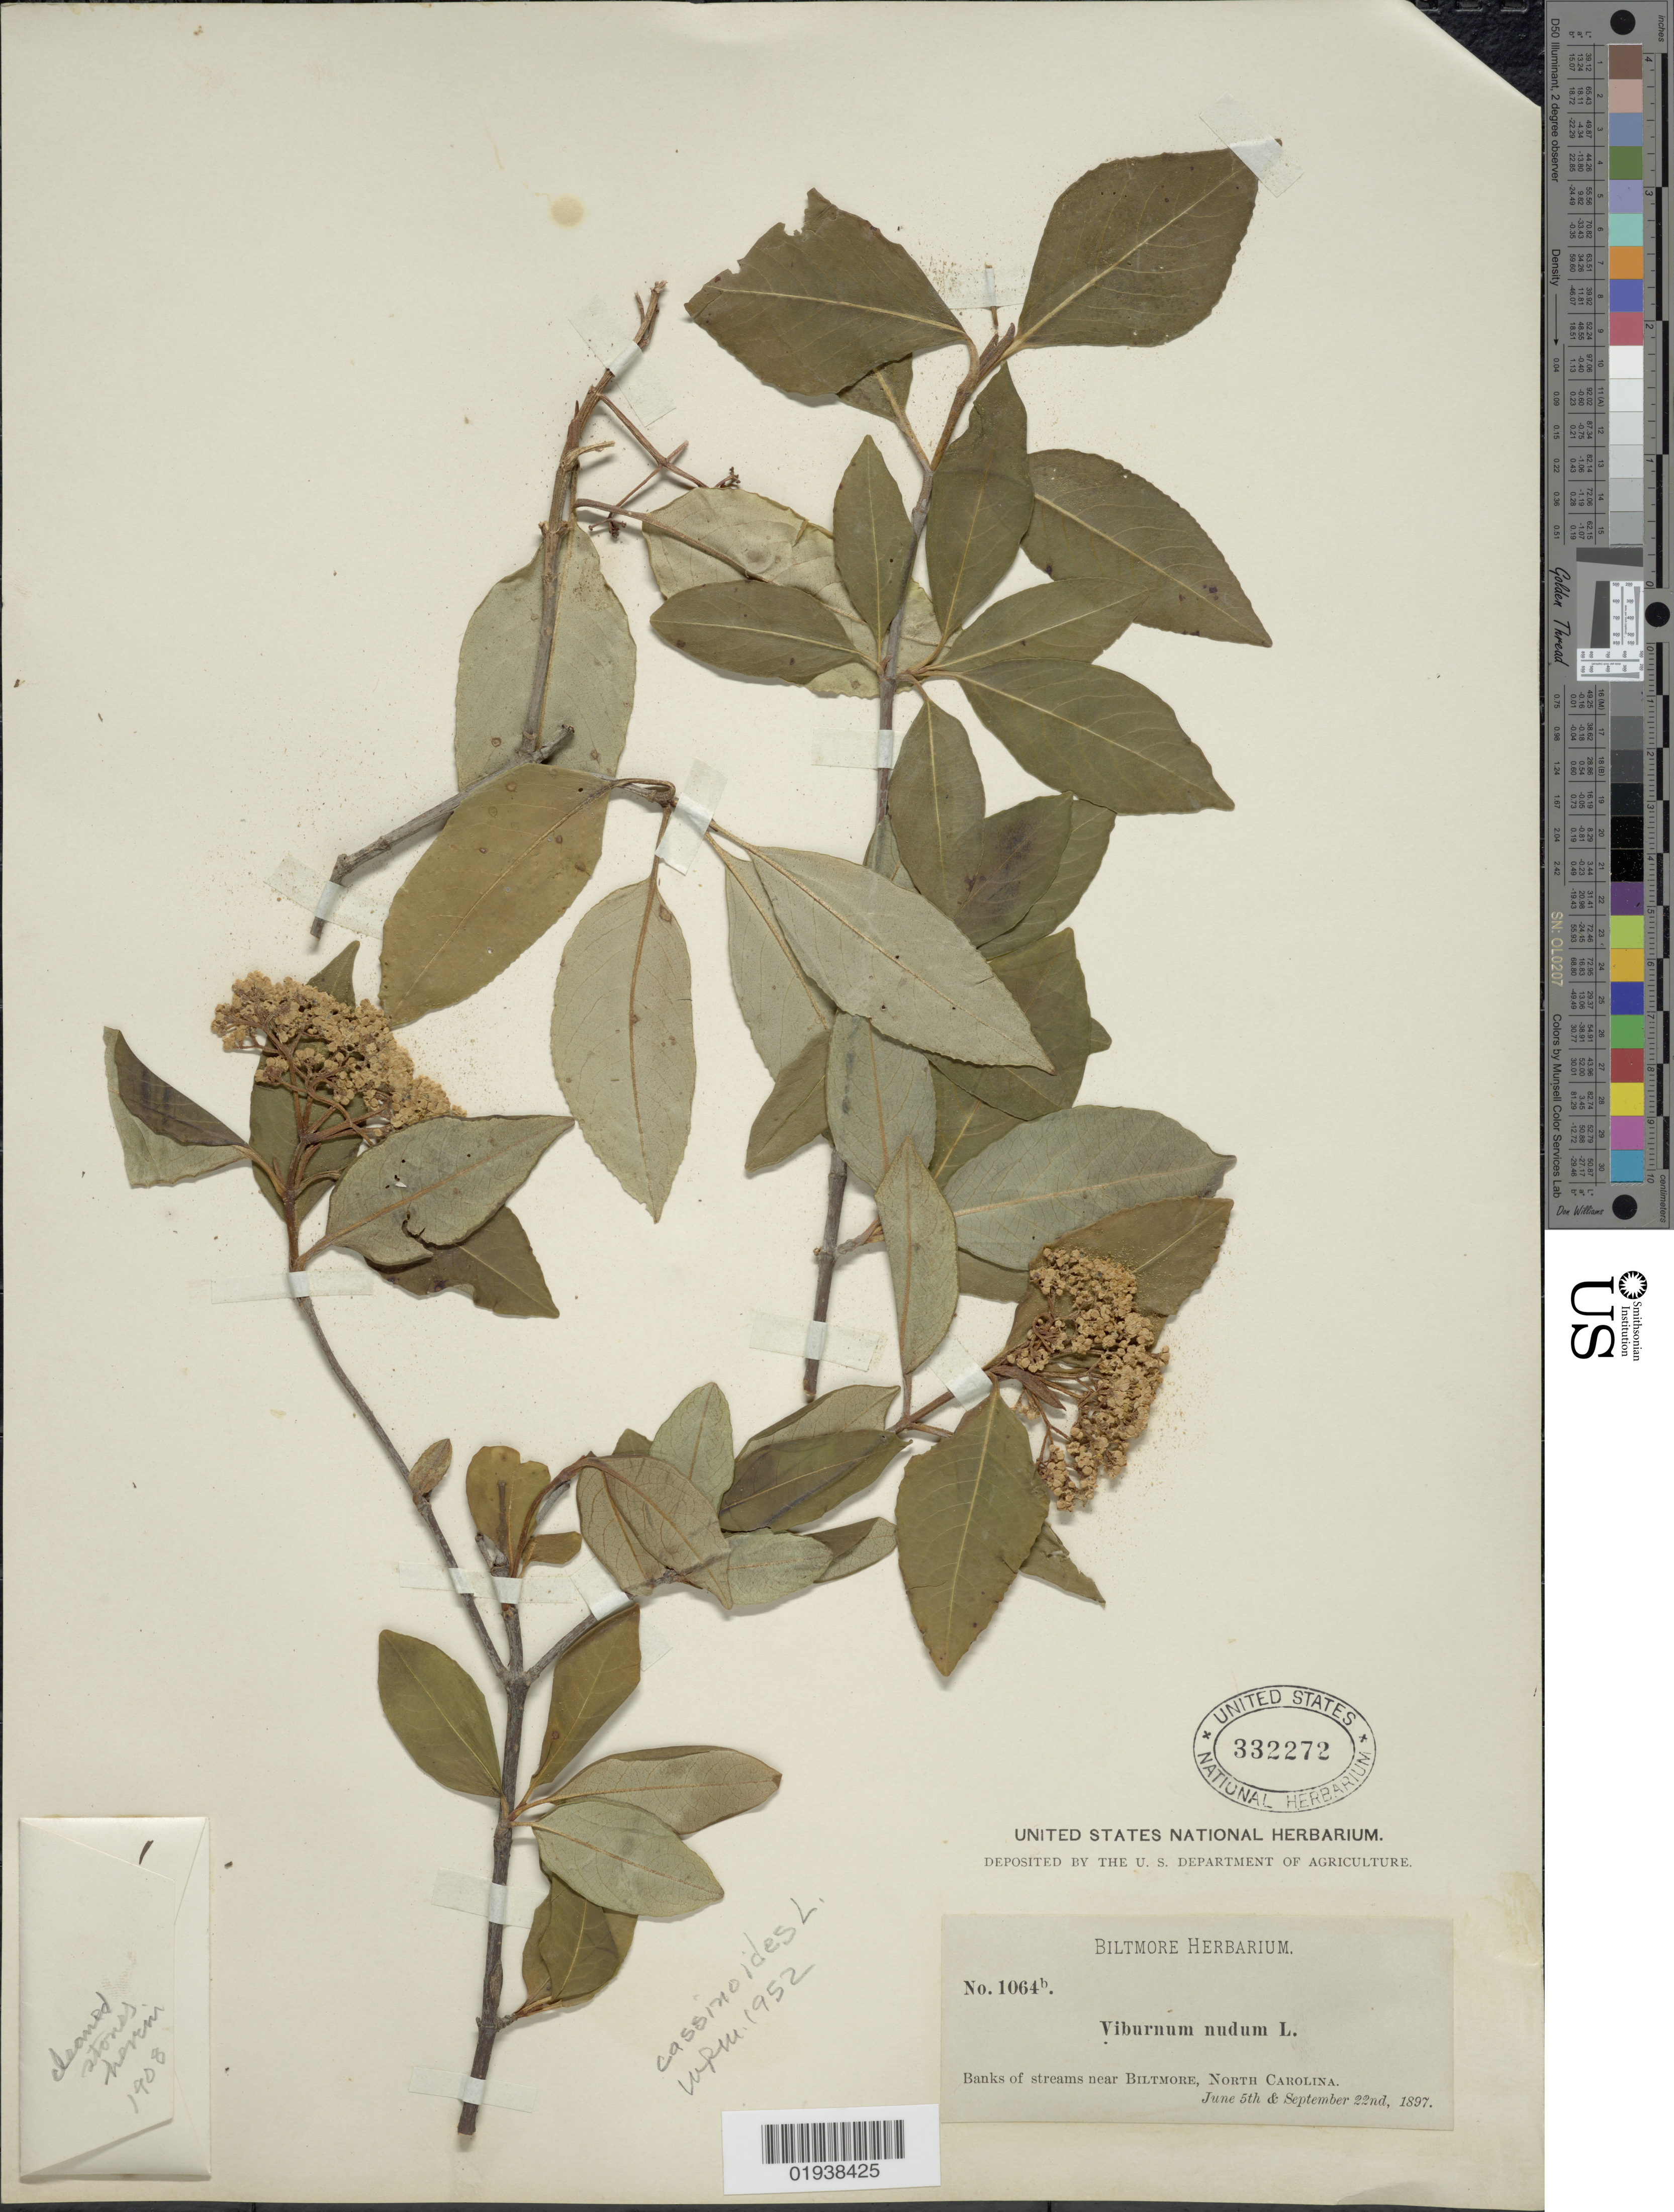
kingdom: Plantae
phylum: Tracheophyta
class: Magnoliopsida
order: Dipsacales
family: Viburnaceae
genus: Viburnum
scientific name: Viburnum cassinoides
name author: L.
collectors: ex herb. Biltmore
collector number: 1064b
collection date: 1897-06-05/1897-09-22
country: United States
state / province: North Carolina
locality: Banks of streams near Biltmore.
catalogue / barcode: US 332272